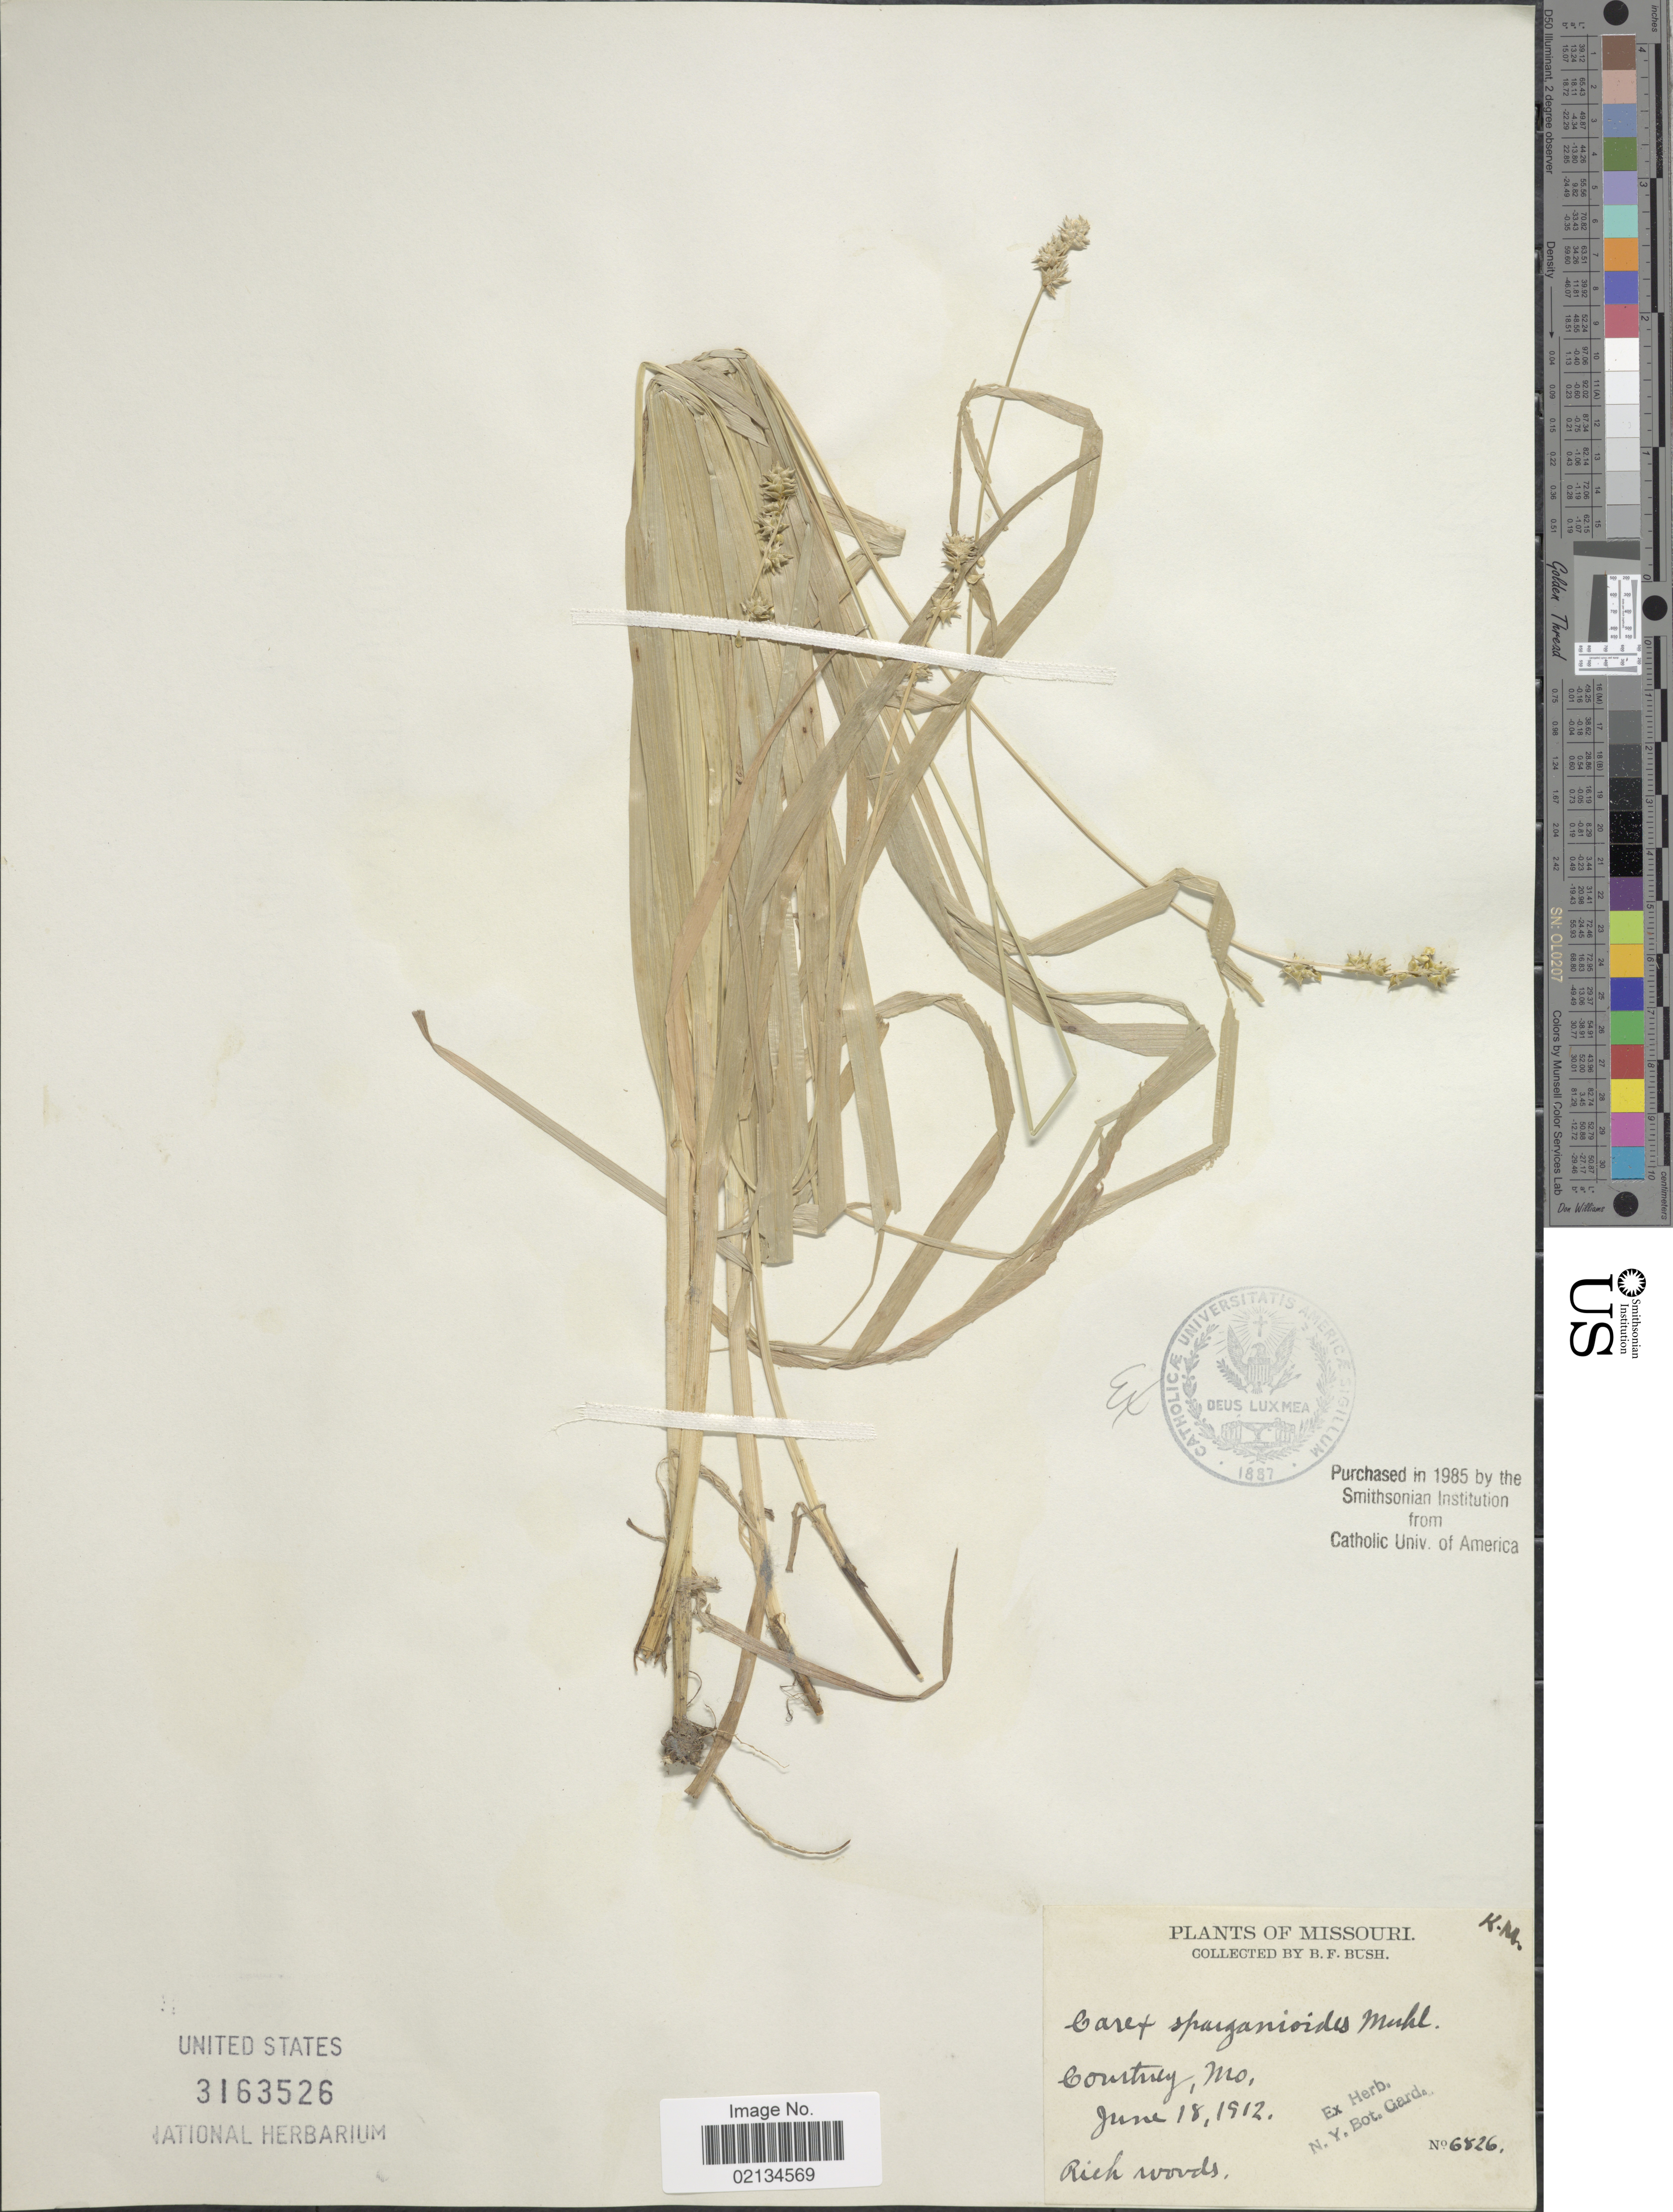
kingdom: Plantae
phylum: Tracheophyta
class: Liliopsida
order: Poales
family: Cyperaceae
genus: Carex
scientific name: Carex sparganioides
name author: Muhl. ex Willd.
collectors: B. F. Bush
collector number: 6826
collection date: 1912-06-18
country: United States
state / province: Missouri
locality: Courtney, rich woods.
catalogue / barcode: US 3163526